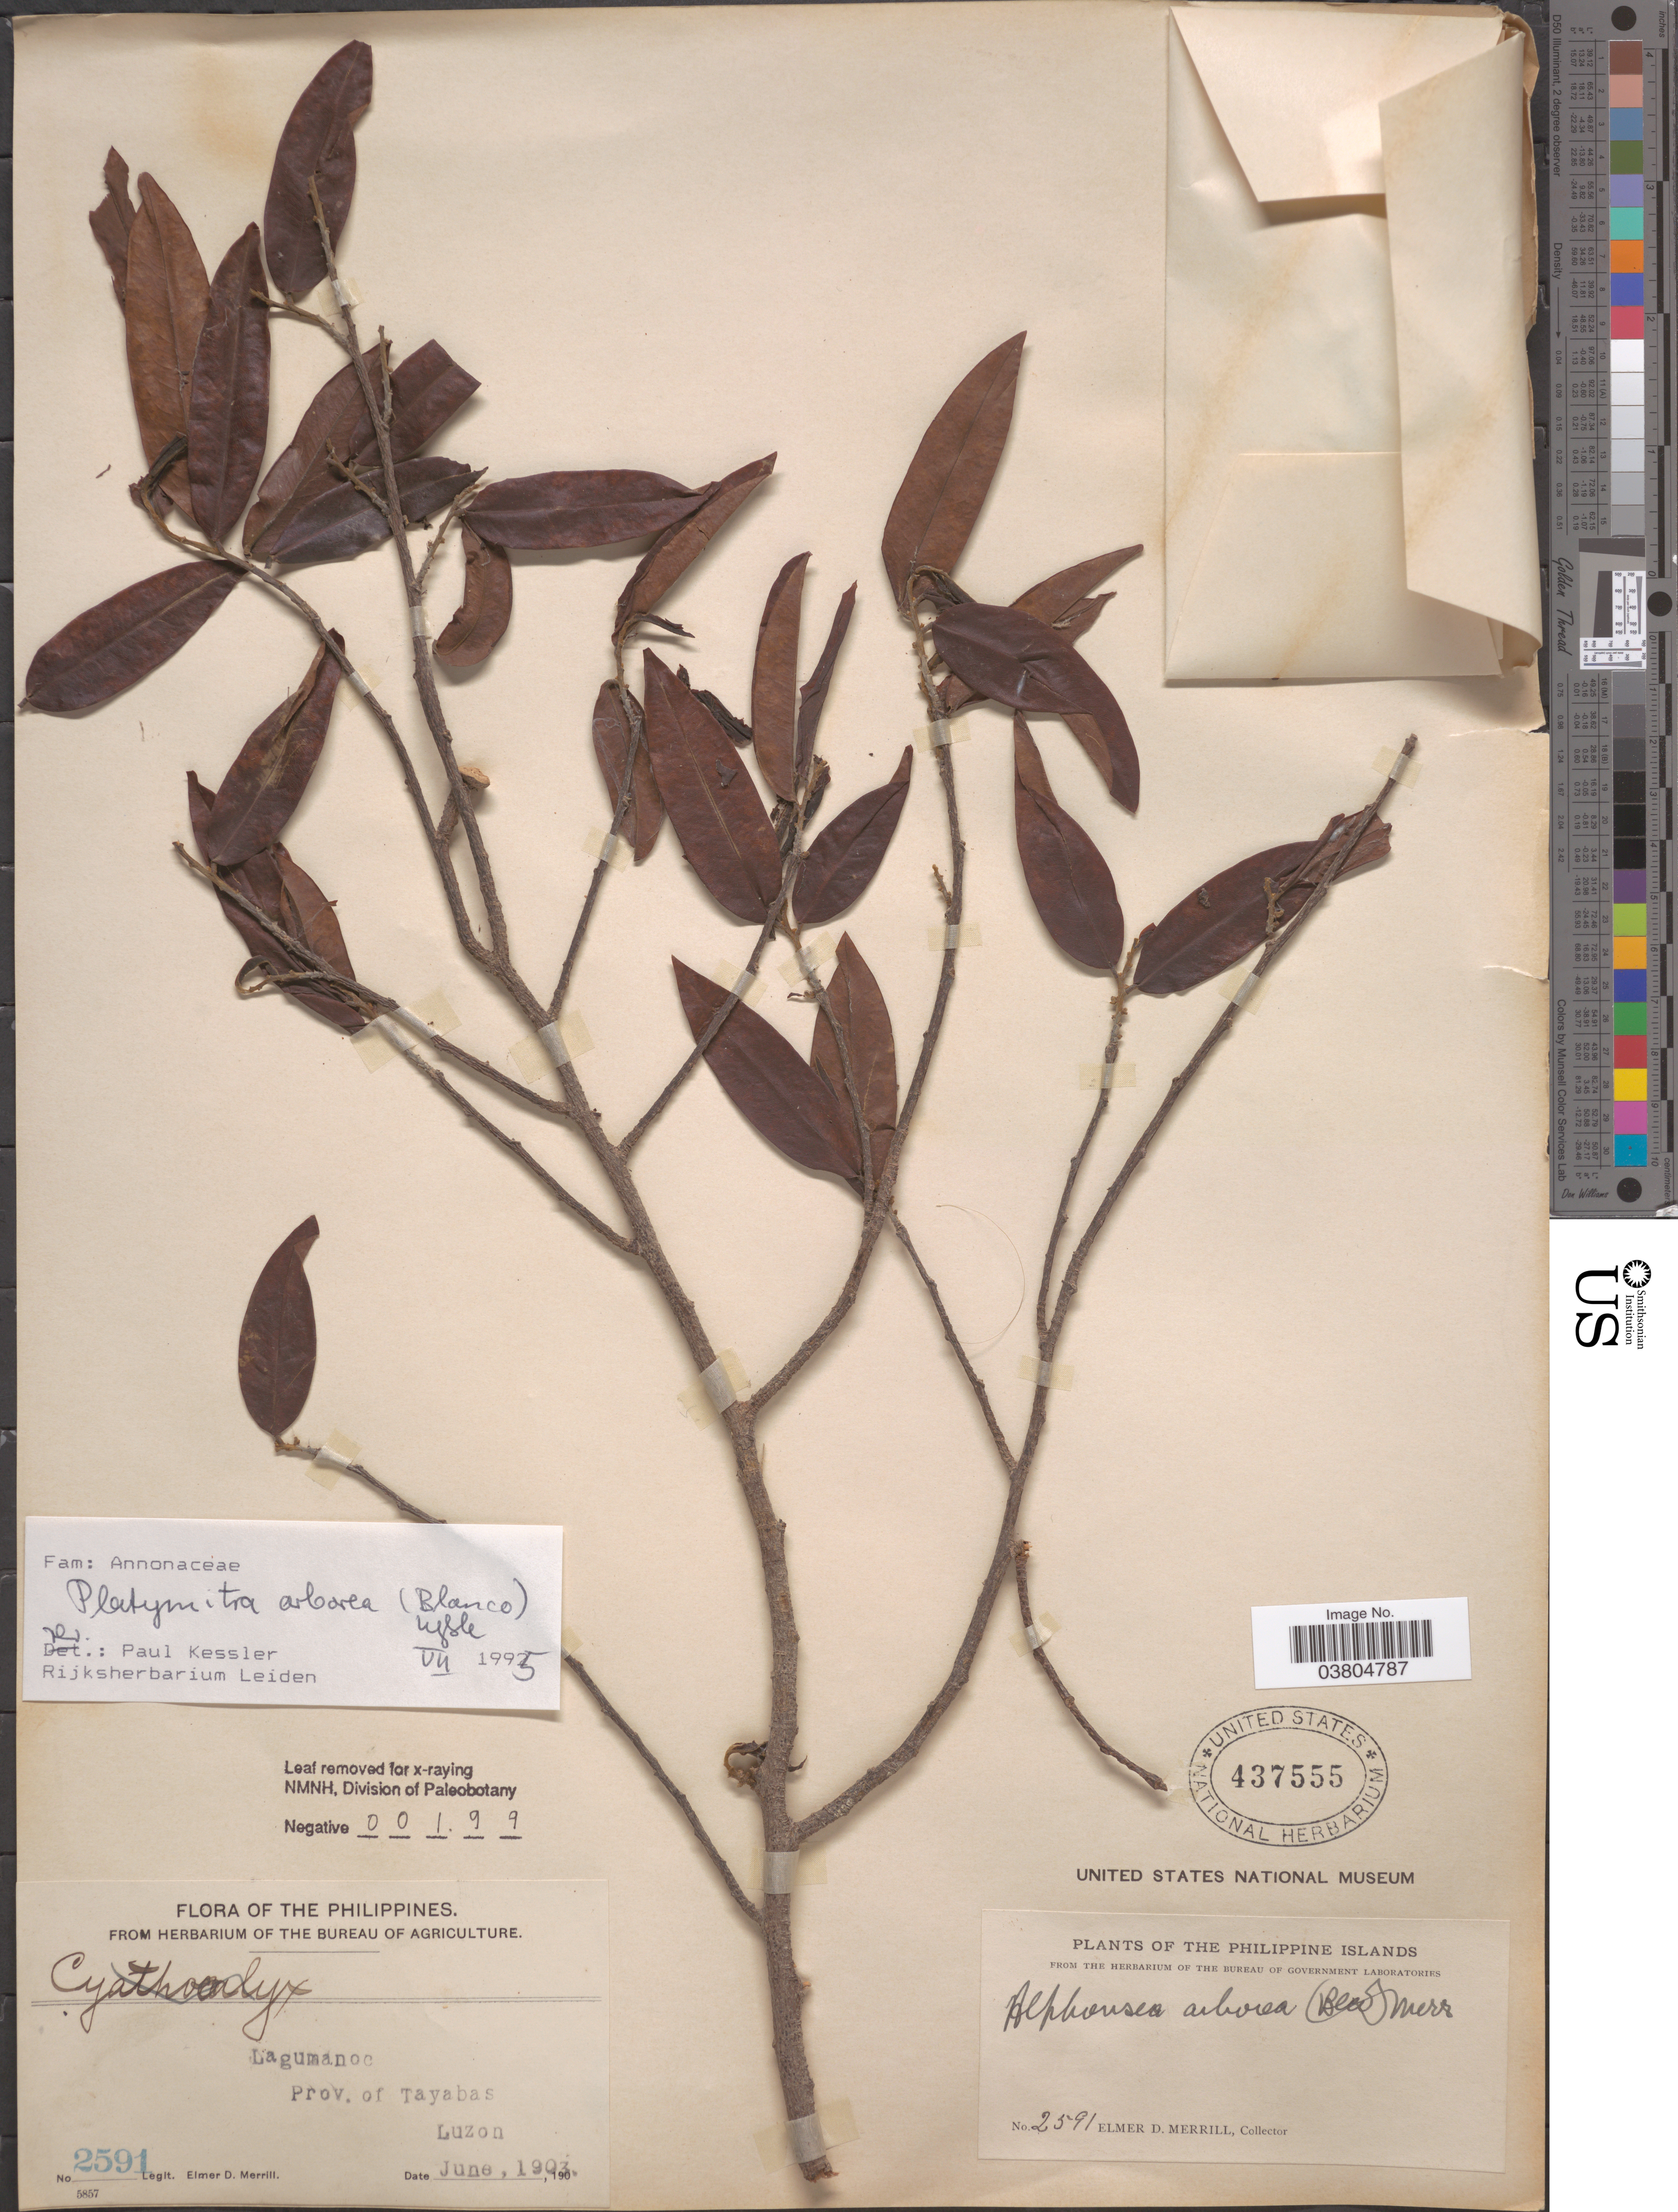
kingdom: Plantae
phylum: Tracheophyta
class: Magnoliopsida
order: Magnoliales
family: Annonaceae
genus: Platymitra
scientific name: Platymitra arborea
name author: (Blanco) Kessler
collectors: E. D. Merrill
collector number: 2591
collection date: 1903-06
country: Philippines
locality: Lagumanoc. Prov. of Tayabas. Luzon. The Philippine Islands.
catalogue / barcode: US 437555